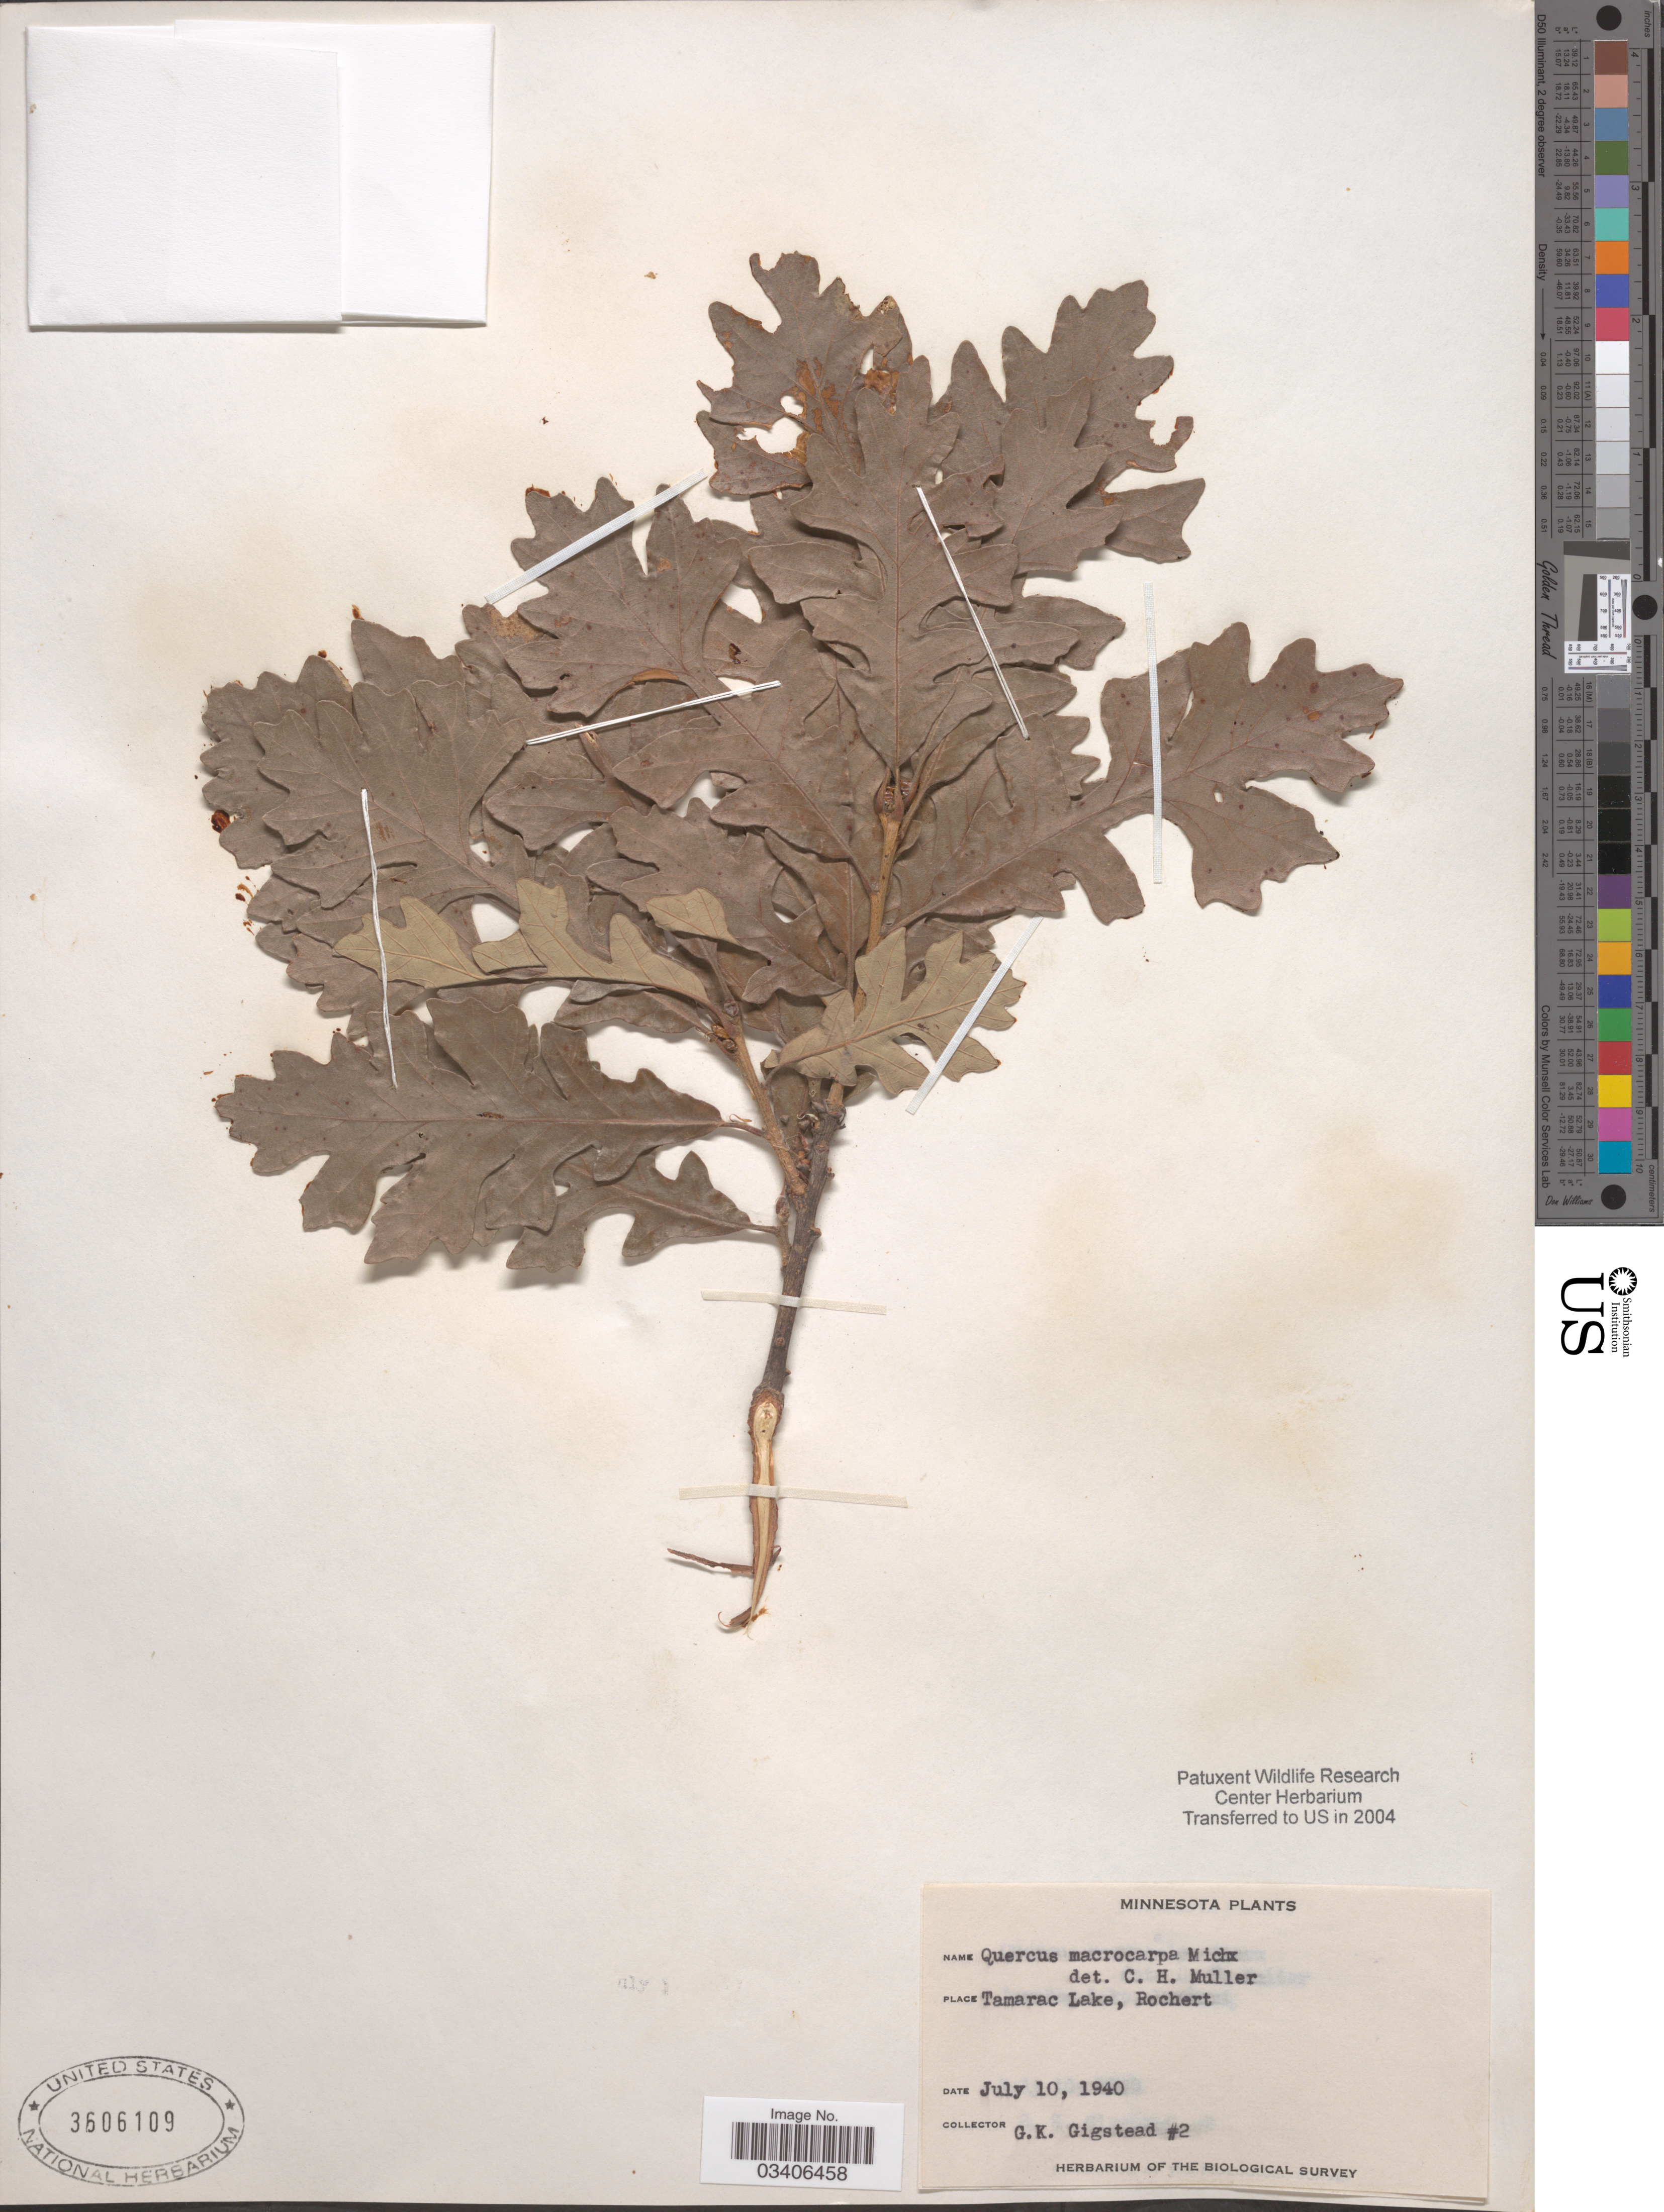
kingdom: Plantae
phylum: Tracheophyta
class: Magnoliopsida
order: Fagales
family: Fagaceae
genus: Quercus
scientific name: Quercus macrocarpa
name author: Michx.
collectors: G. Gigstead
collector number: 2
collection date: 1940-07-10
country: United States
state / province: Minnesota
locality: Tamarac Lake, Rochert.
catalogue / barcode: US 3606109